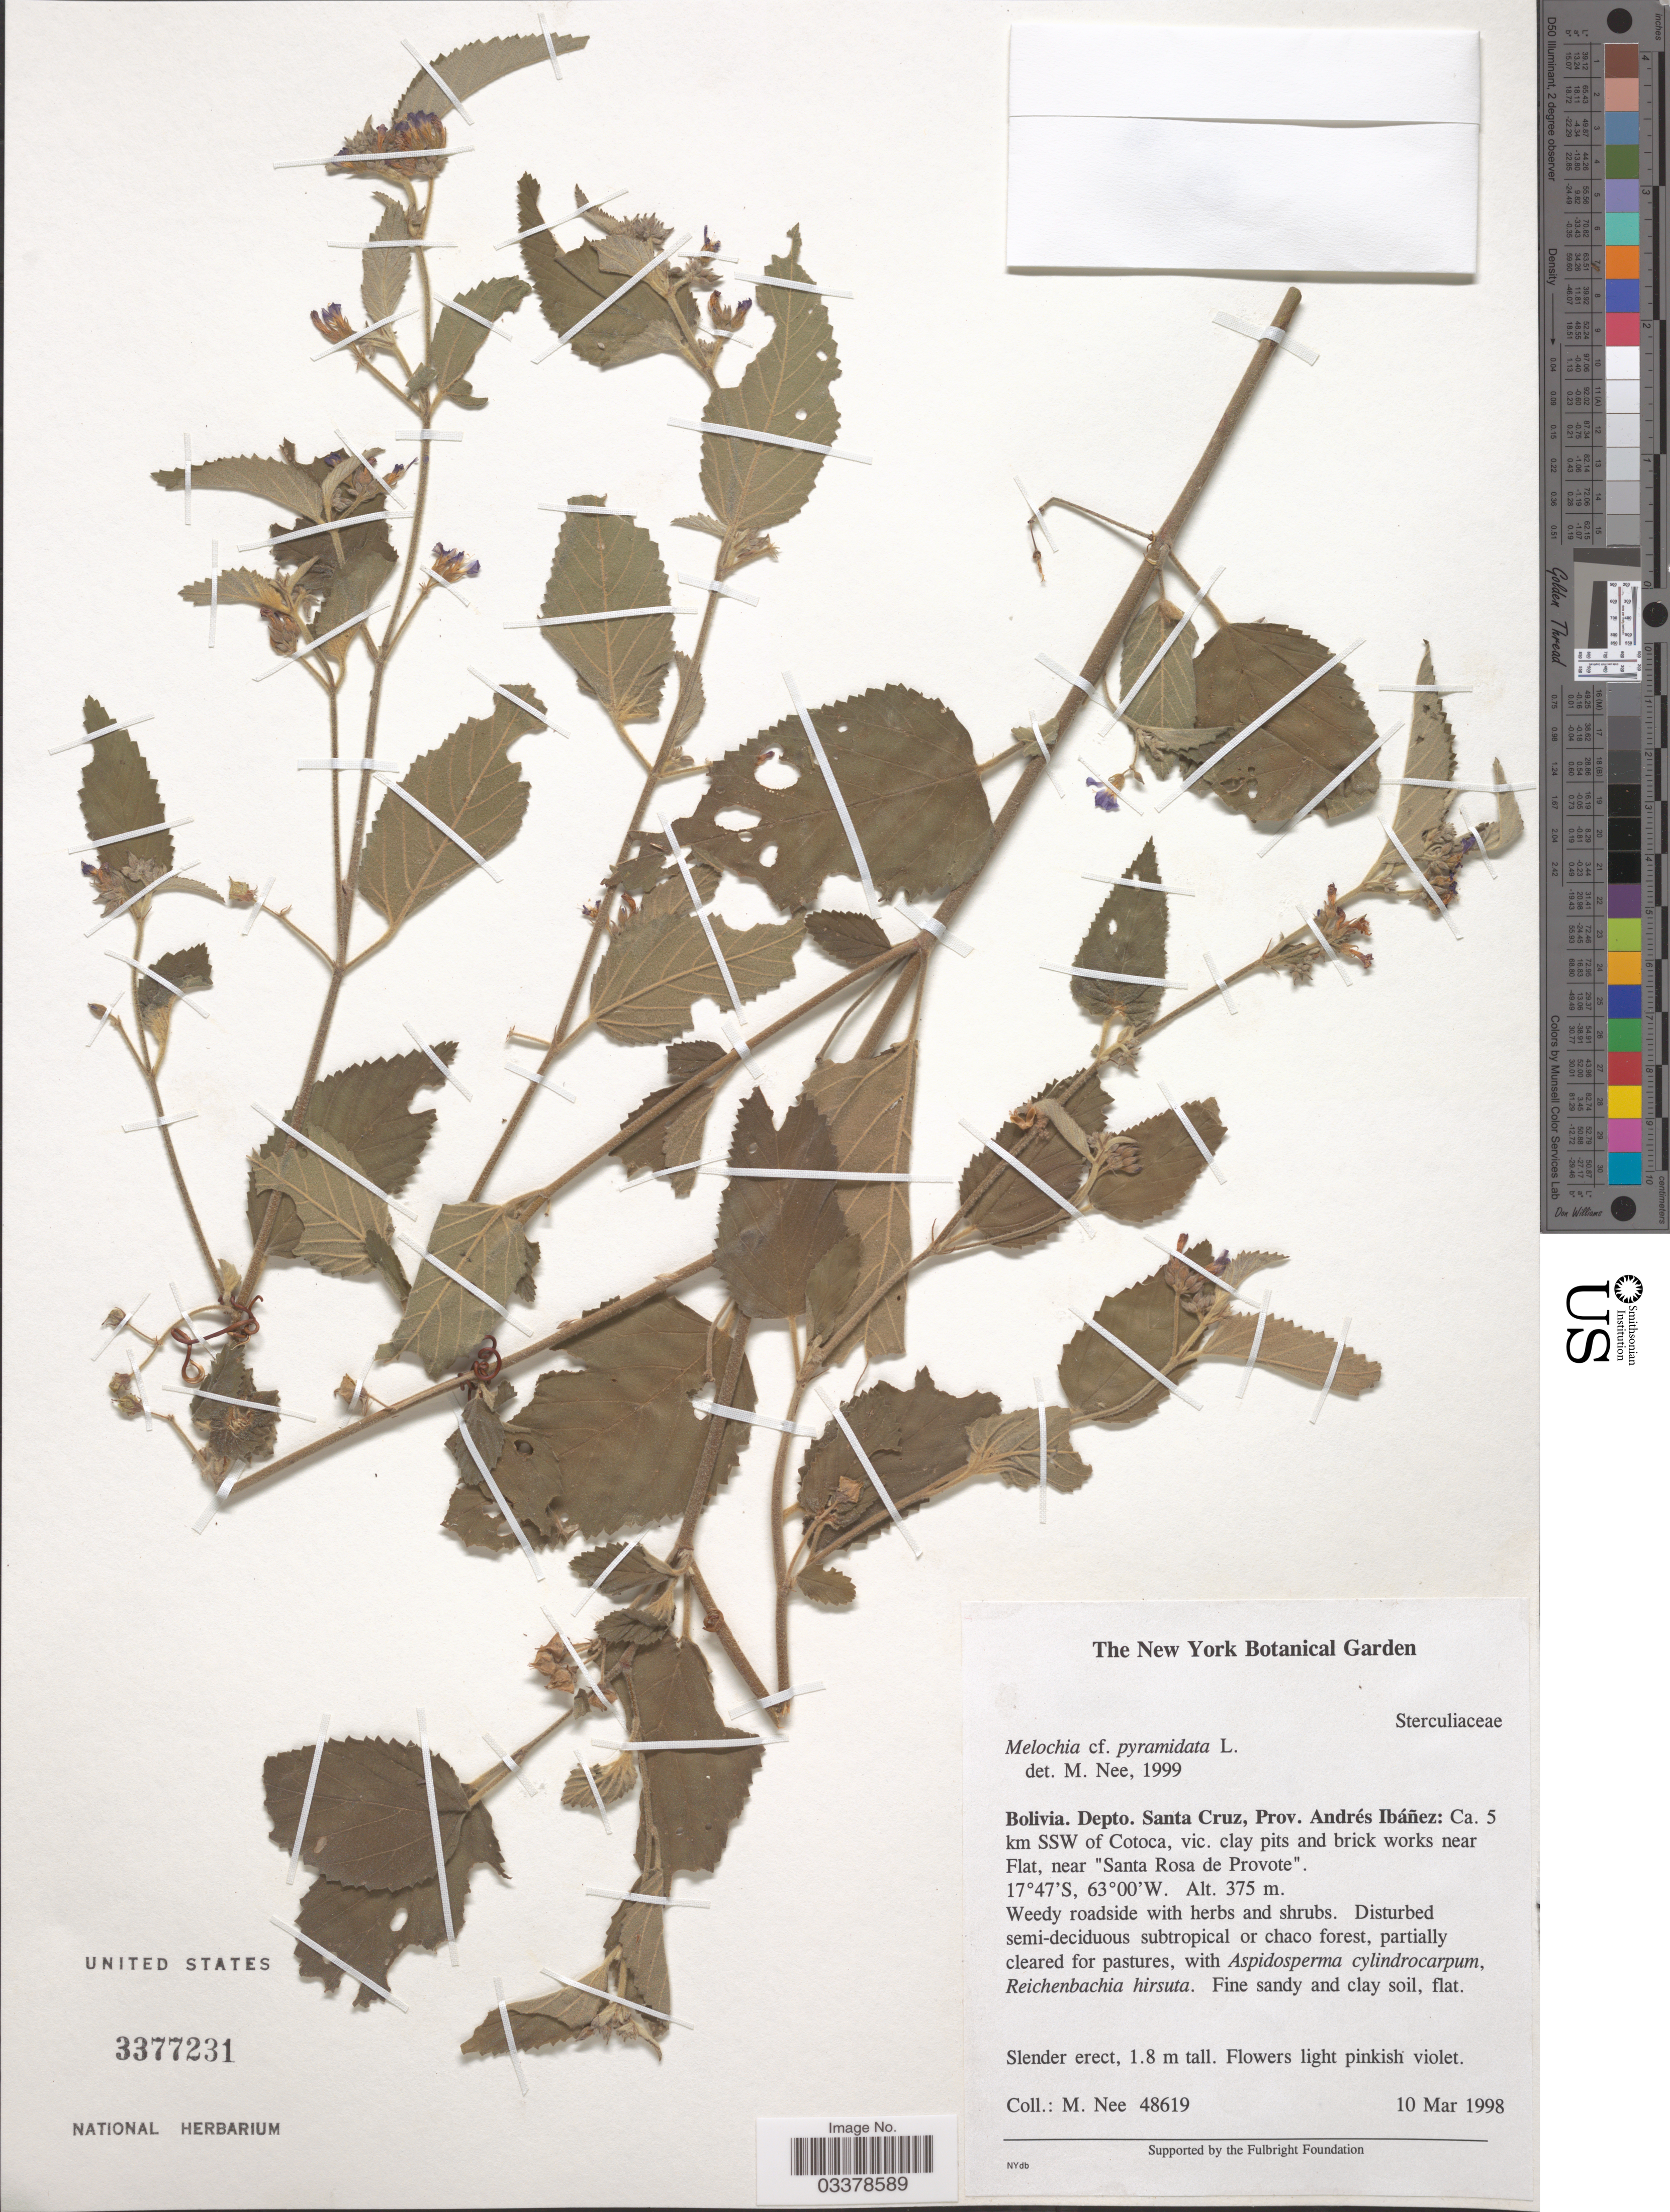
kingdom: Plantae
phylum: Tracheophyta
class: Magnoliopsida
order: Malvales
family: Malvaceae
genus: Melochia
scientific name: Melochia pyramidata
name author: L.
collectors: M. Nee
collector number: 48619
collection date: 1998-03-10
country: Bolivia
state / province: Santa Cruz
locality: Depto. Santa Cruz, Prov. Andrés Ibáñez: Ca. 5 km SSW of Cotoca, vic. clay pits and bricks works near Flat, near "Santa Rosa de Provote".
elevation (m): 375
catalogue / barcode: US 3377231